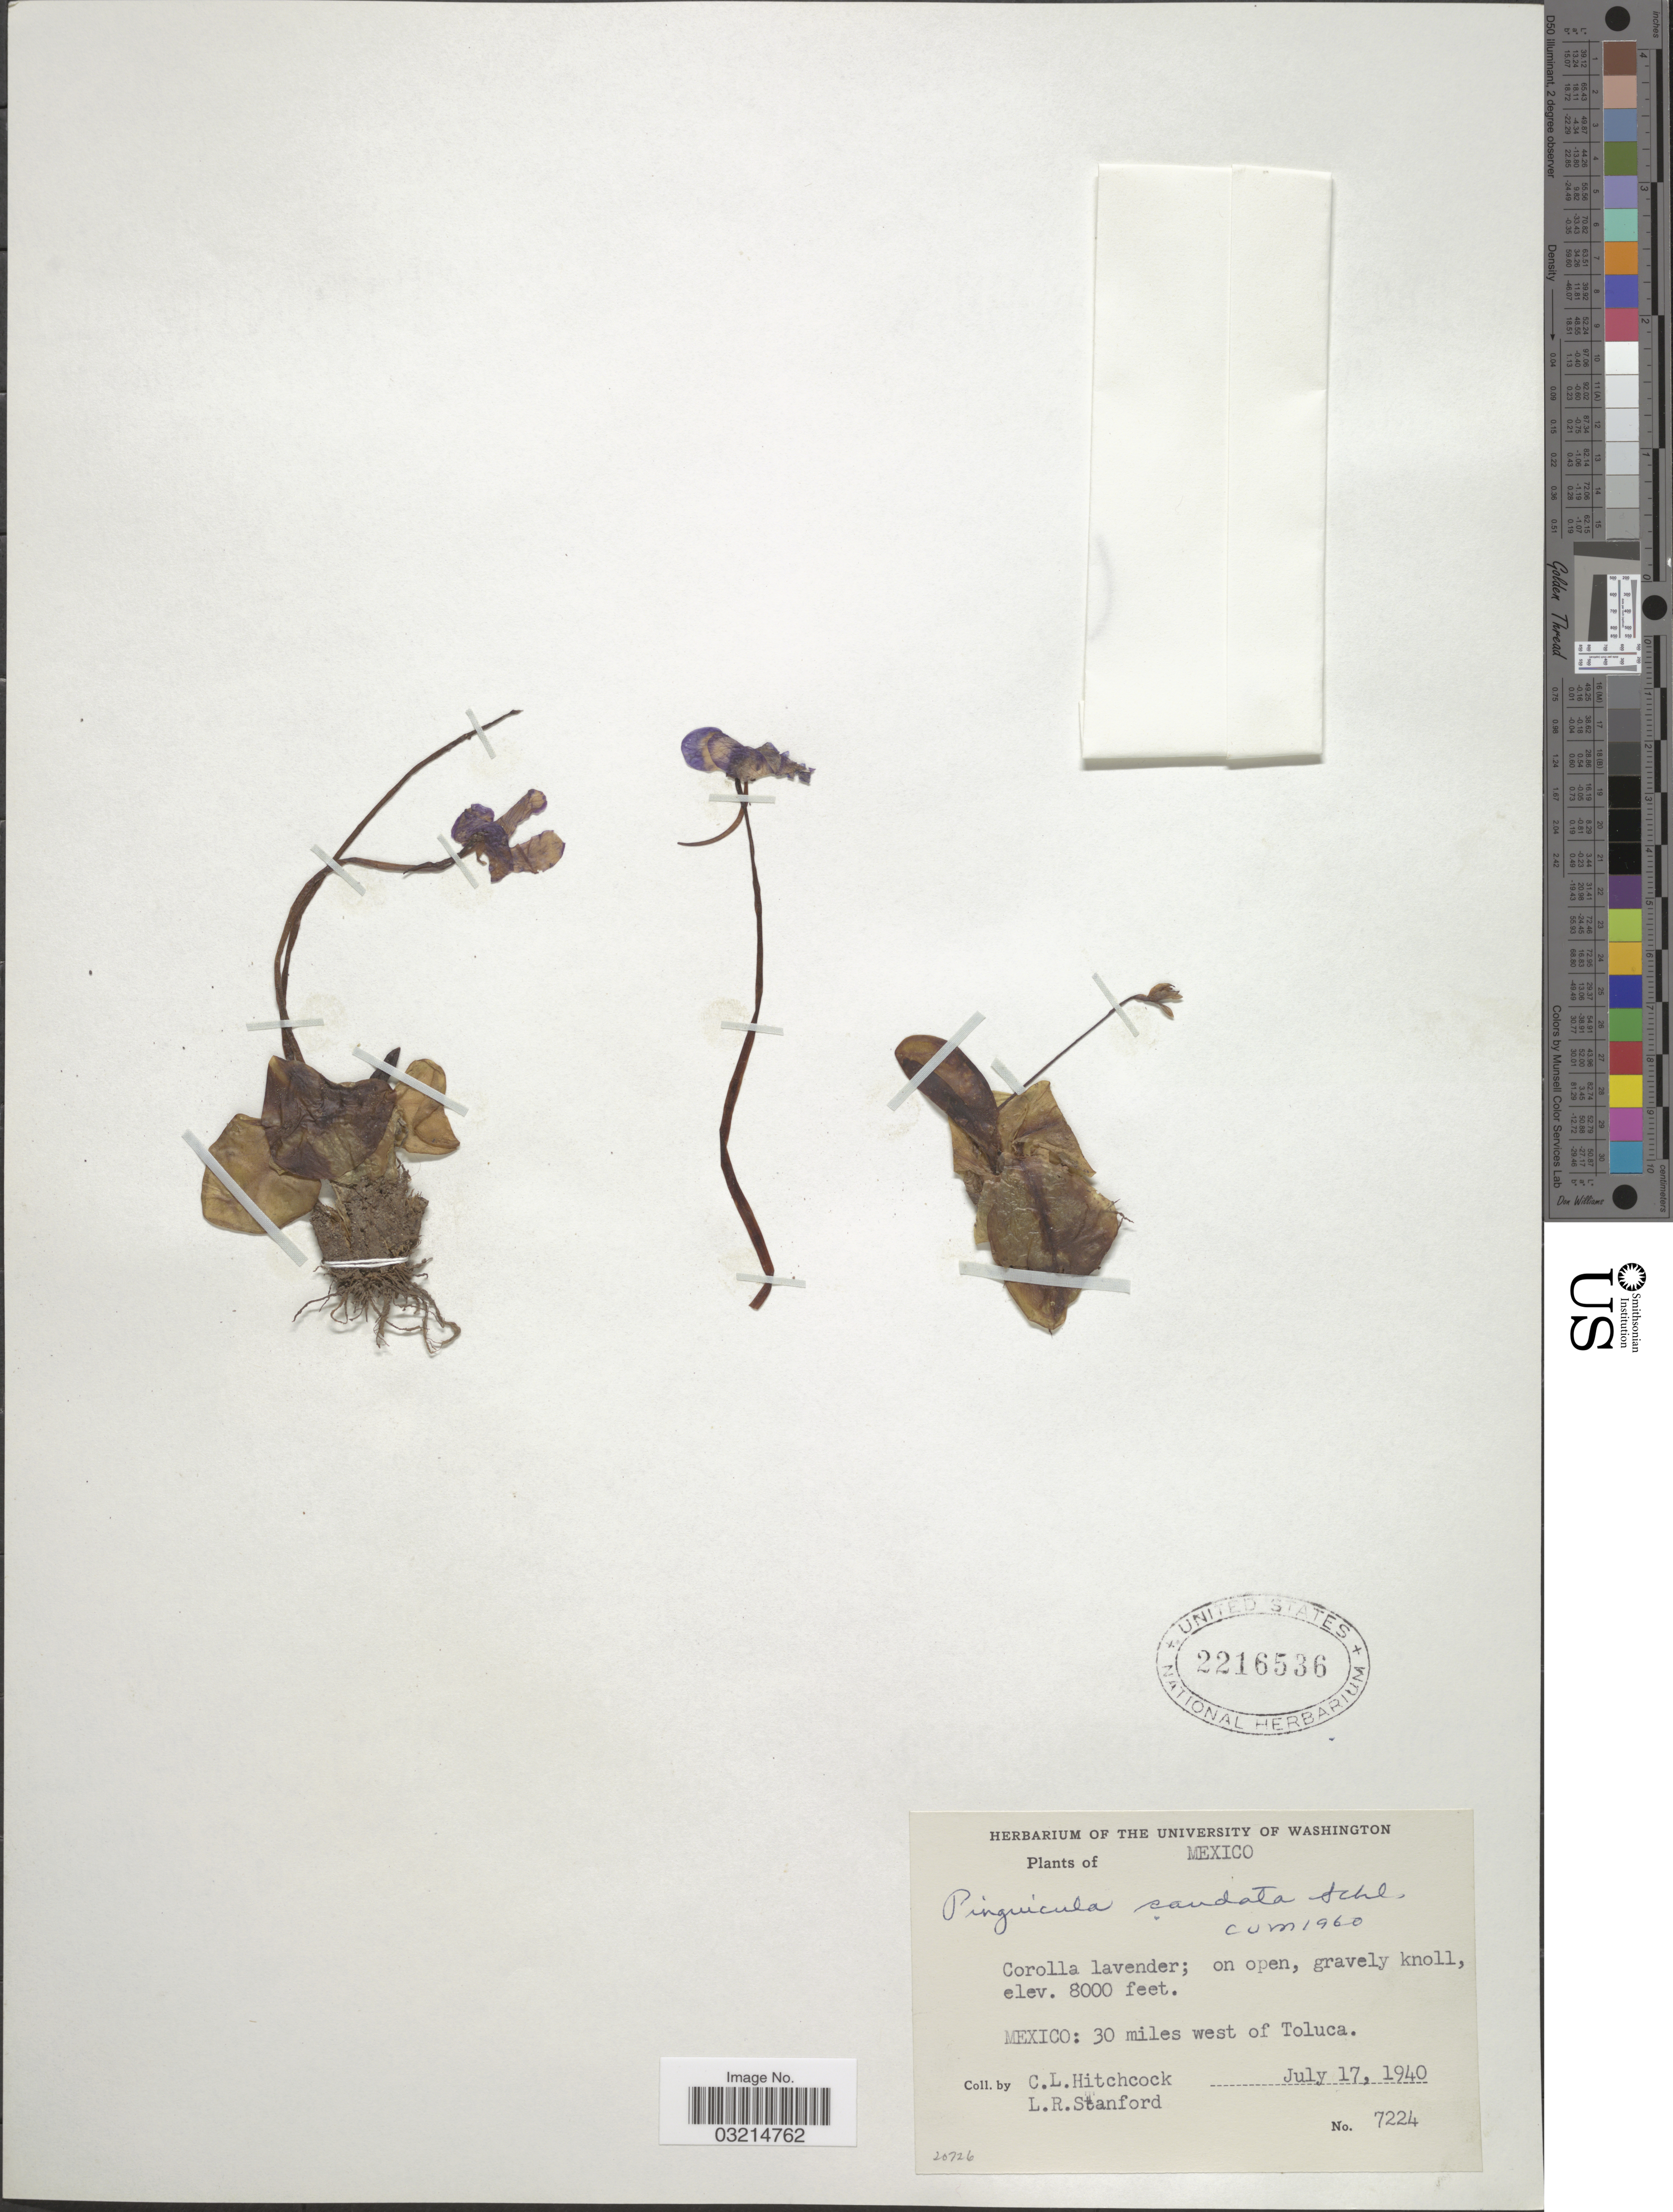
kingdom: Plantae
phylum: Tracheophyta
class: Magnoliopsida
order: Lamiales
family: Lentibulariaceae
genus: Pinguicula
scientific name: Pinguicula caudata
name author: Schltdl.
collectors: C. L. Hitchcock & L. R. Stanford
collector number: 7224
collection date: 1940-07-17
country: Mexico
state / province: México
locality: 30 miles west of Toluca.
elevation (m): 2438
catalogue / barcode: US 2216536